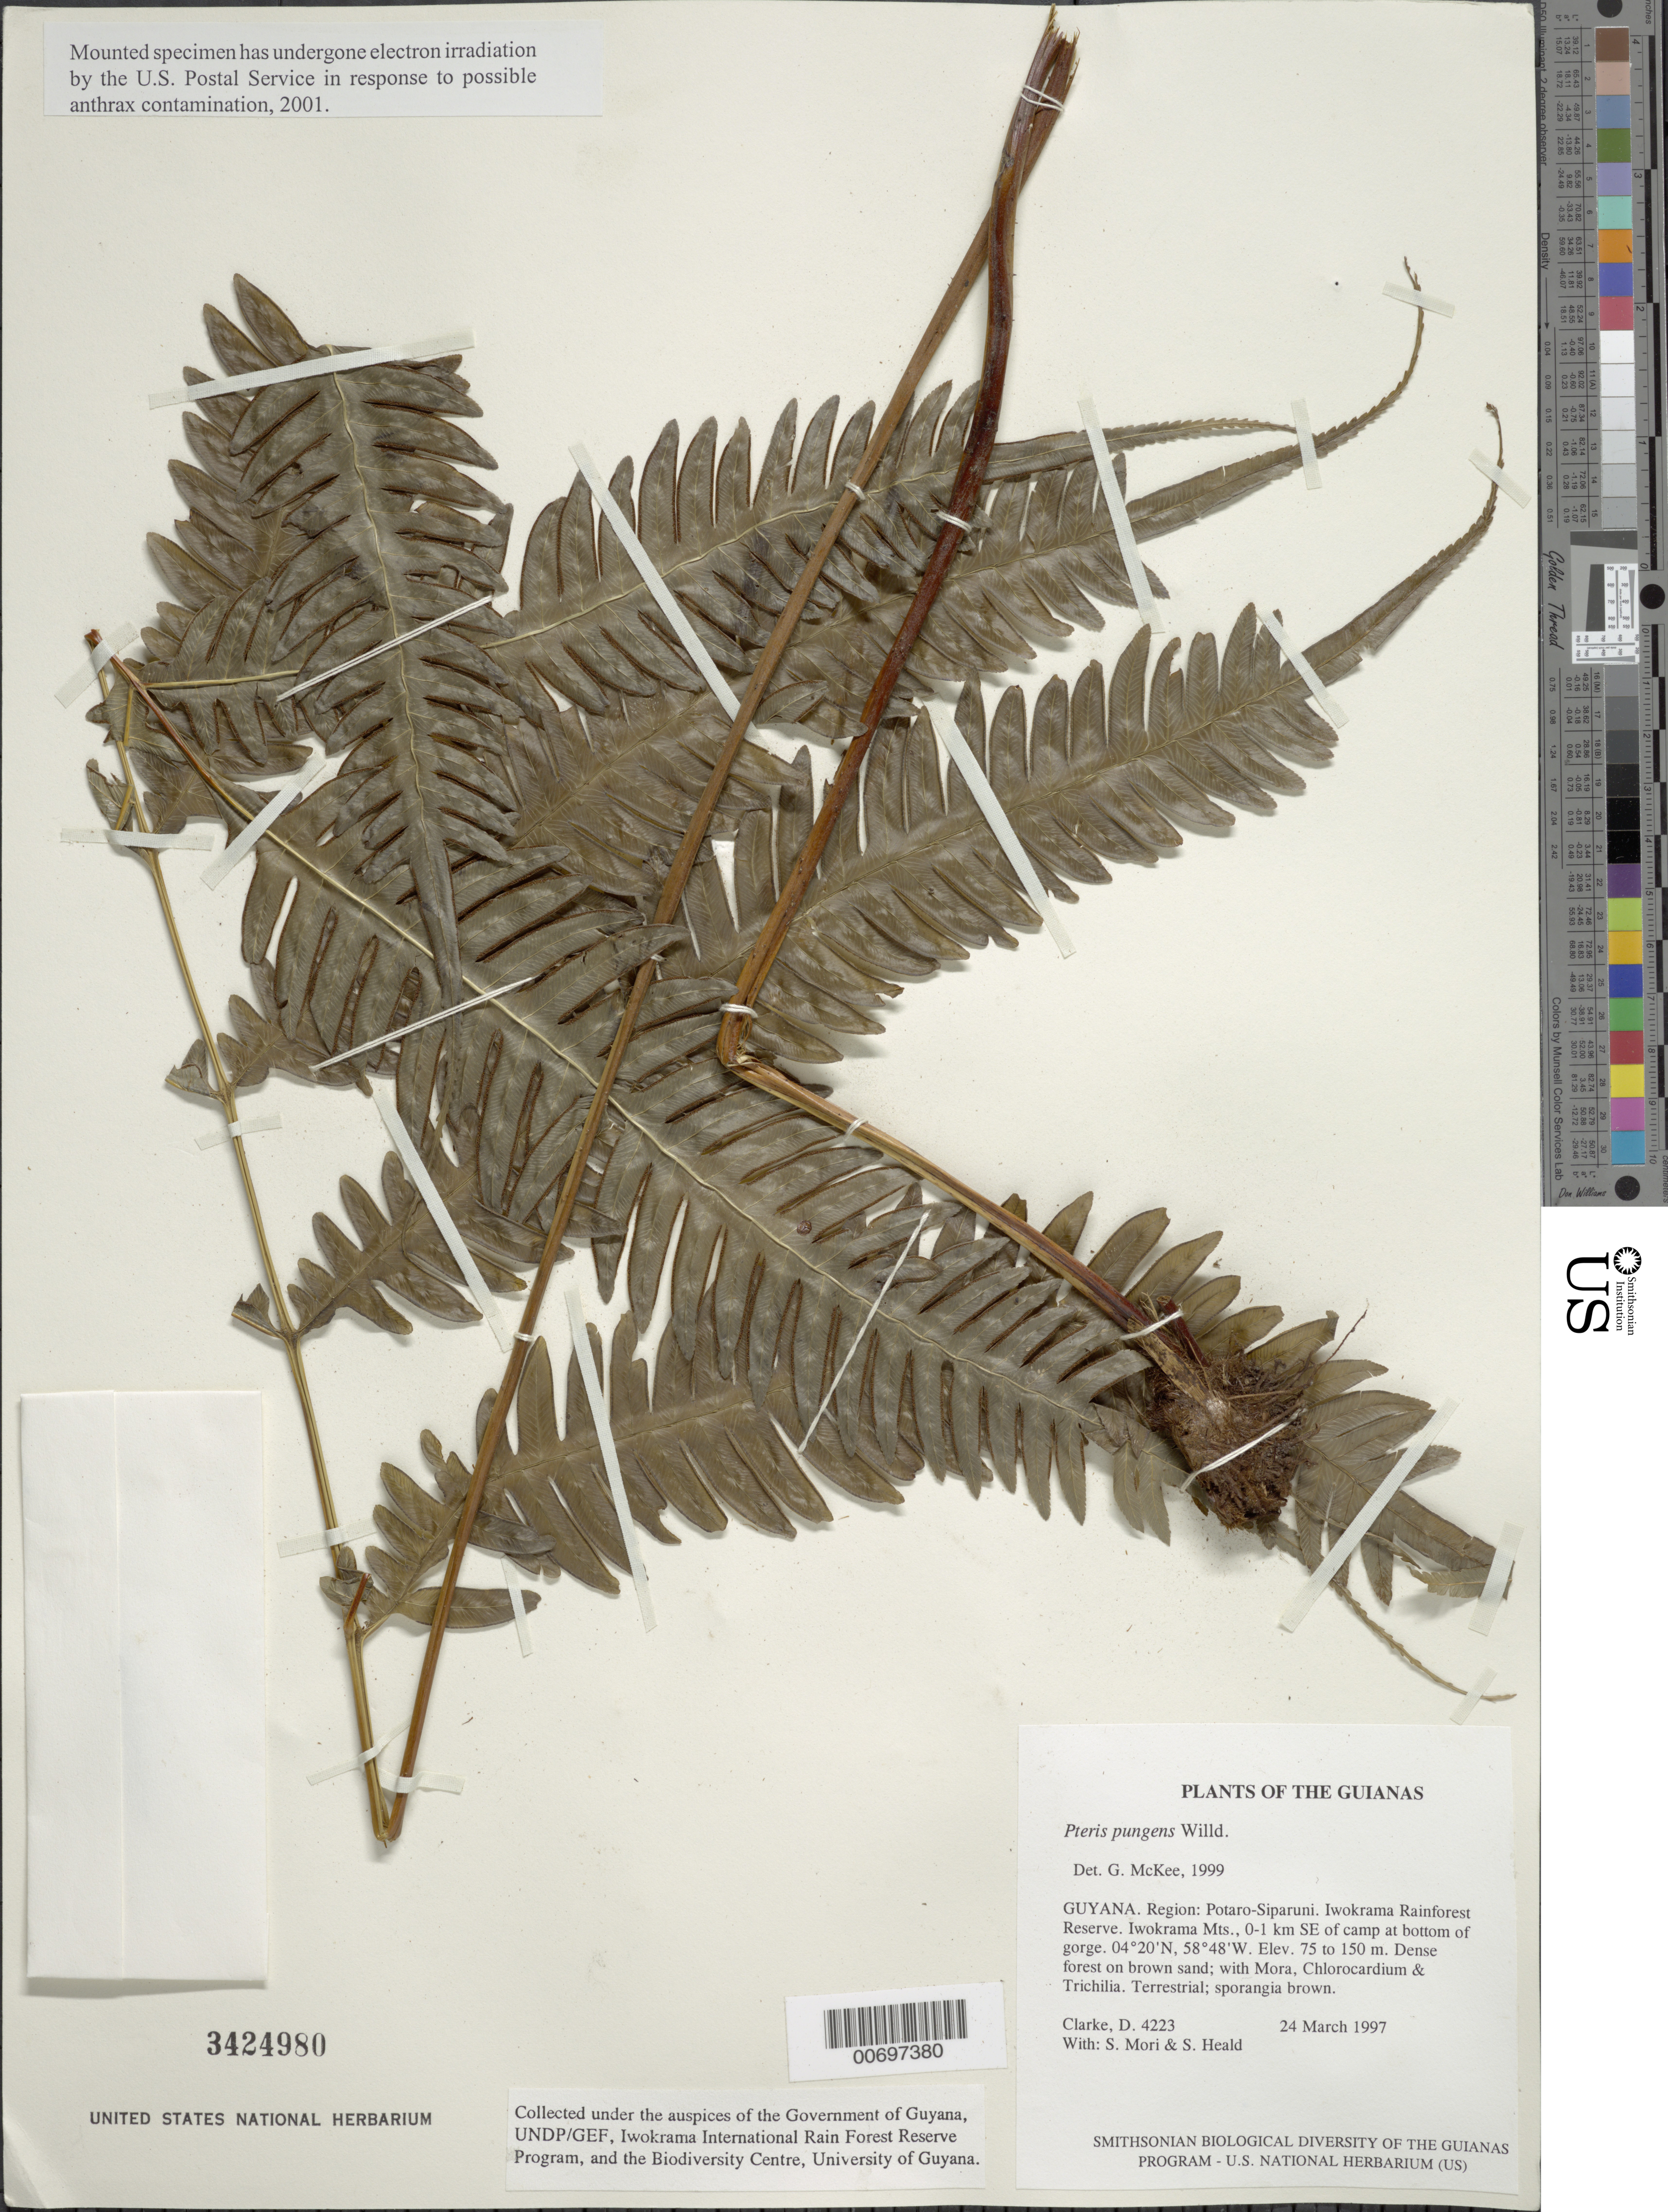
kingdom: Plantae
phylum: Tracheophyta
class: Polypodiopsida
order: Polypodiales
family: Pteridaceae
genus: Pteris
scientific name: Pteris pungens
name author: Willd.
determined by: McKee, G. S., (US), NMNH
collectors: H. D. Clarke, S. Mori & S. Heald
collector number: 4223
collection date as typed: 24 March 1997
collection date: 1997-03-24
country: Guyana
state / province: Potaro-Siparuni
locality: Iwokrama Rainforest Reserve. Iwokrama Mts., 0-1 km SE of camp at bottom of gorge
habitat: Dense forest on brown sand; with Mora, Chlorocardium & Trichilia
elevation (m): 75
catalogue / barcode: US 3424980